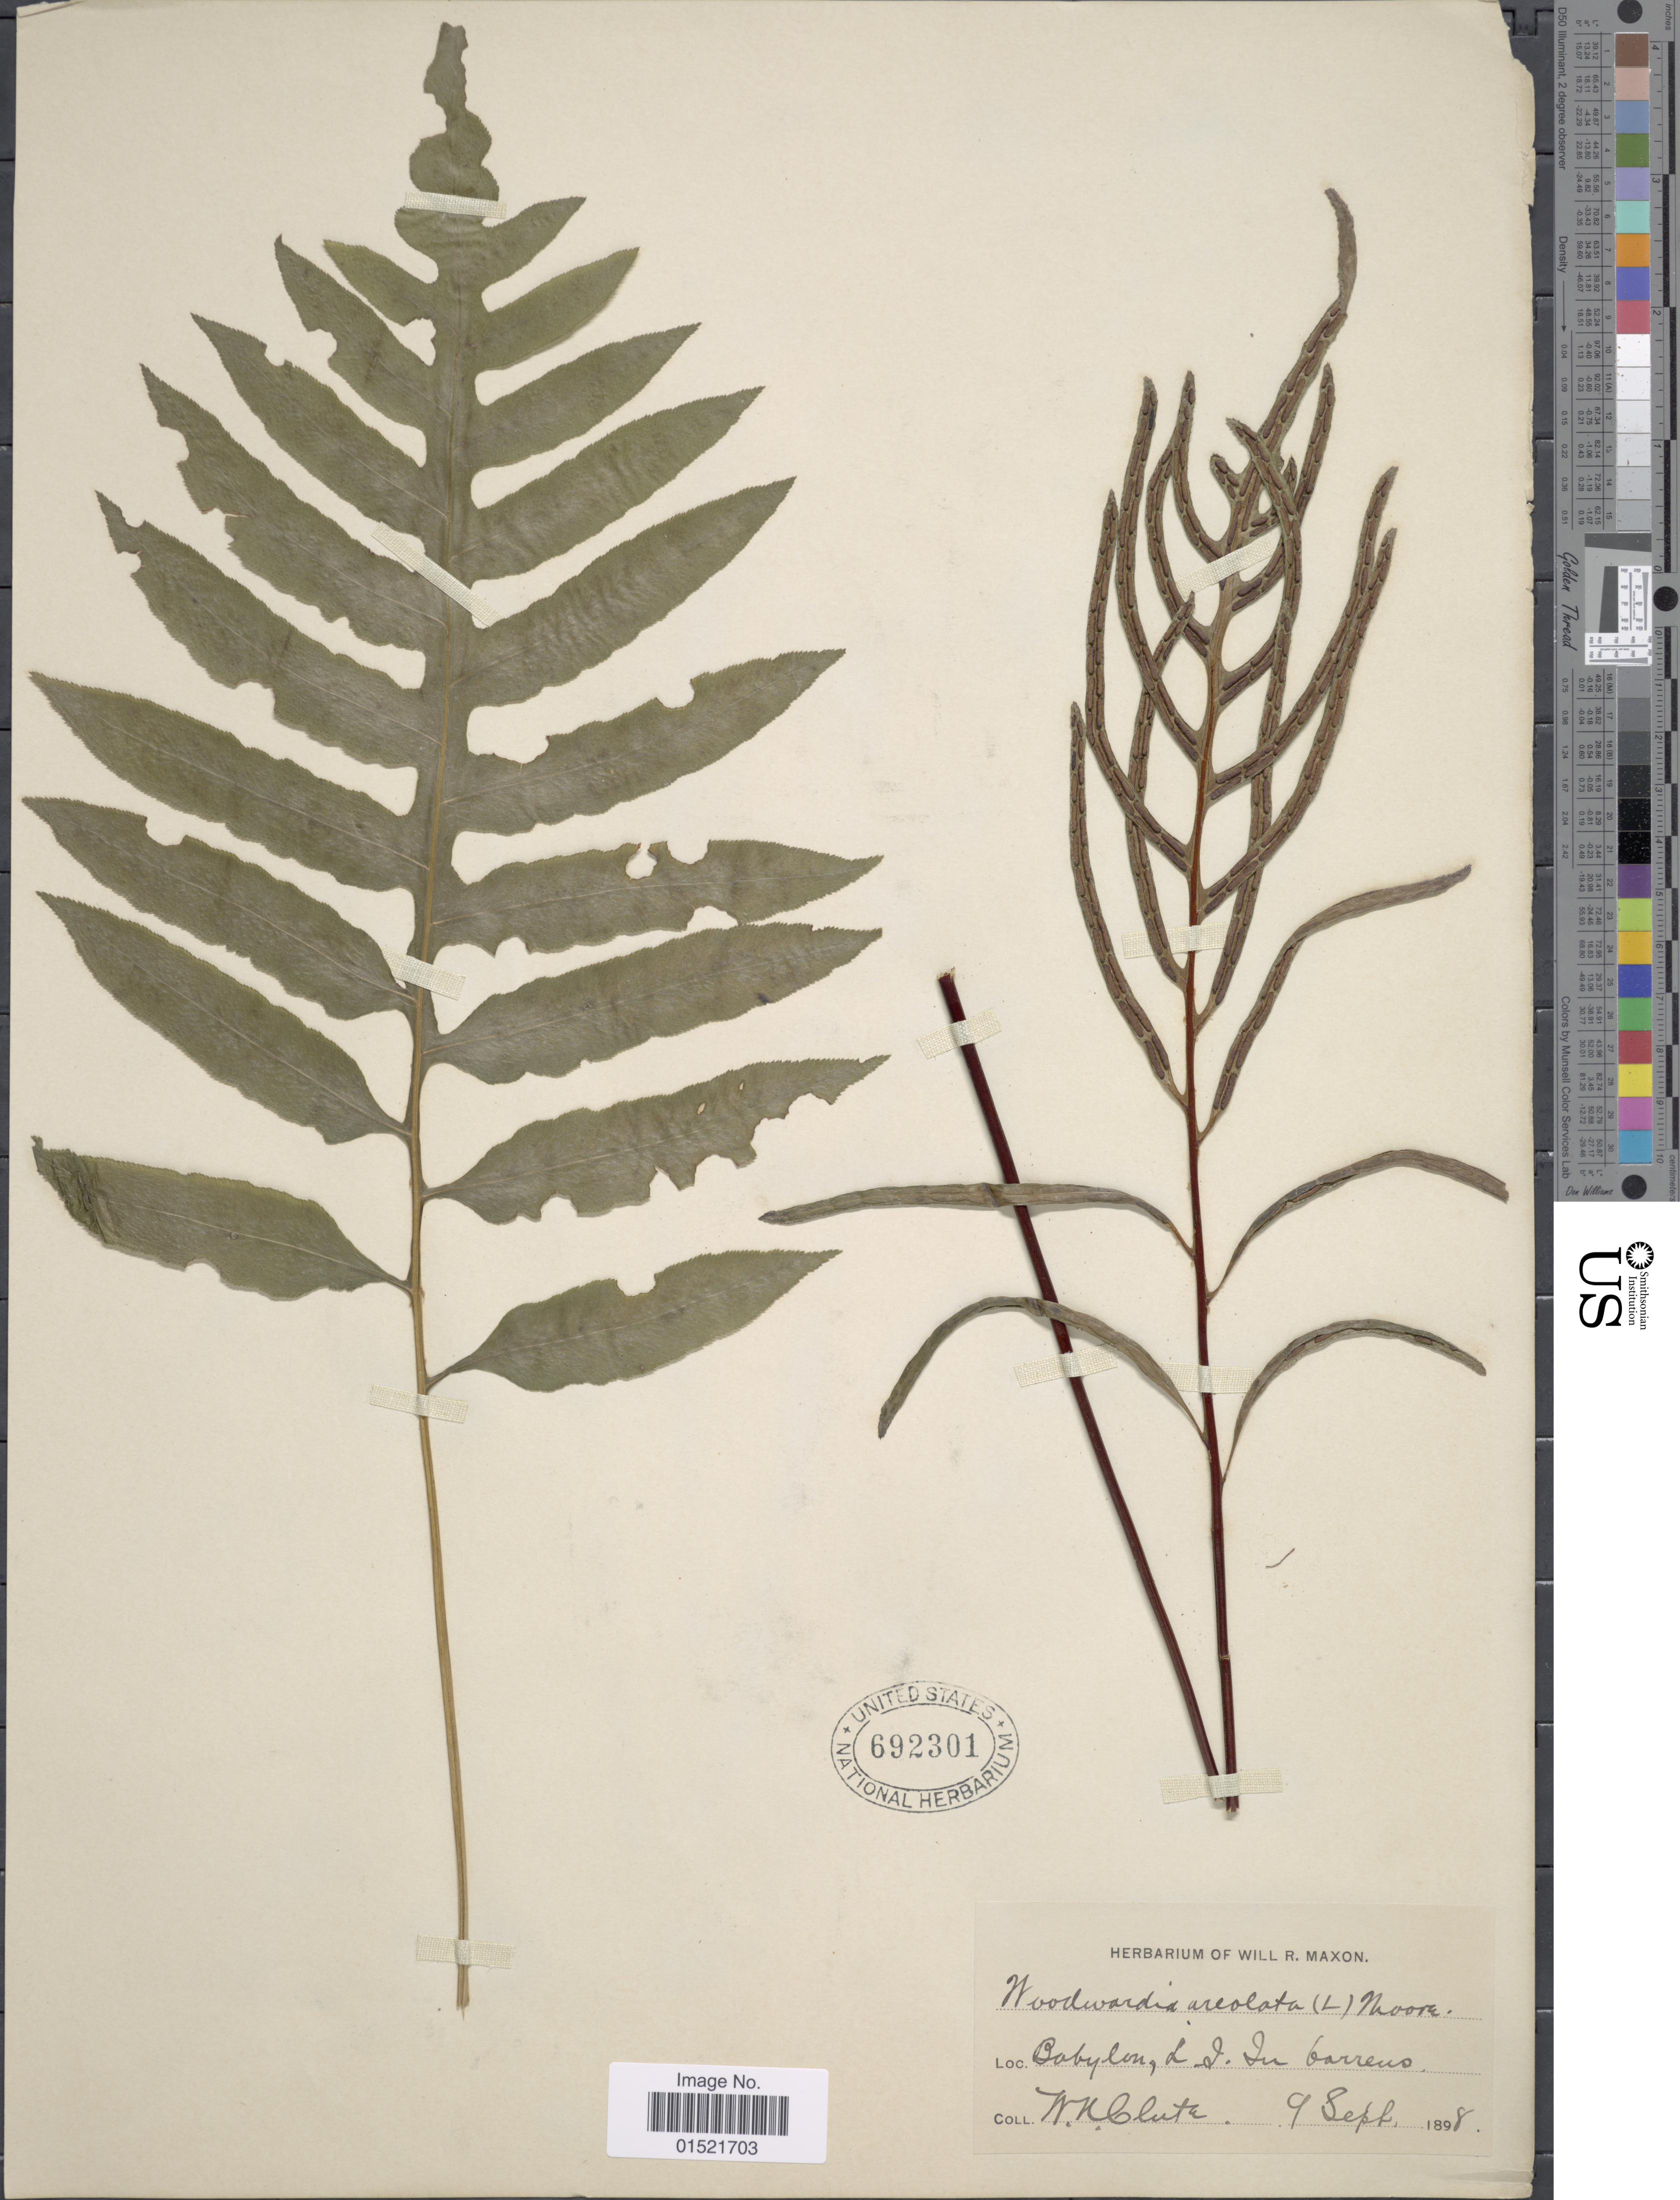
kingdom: Plantae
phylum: Tracheophyta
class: Polypodiopsida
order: Polypodiales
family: Blechnaceae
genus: Woodwardia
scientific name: Woodwardia areolata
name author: (L.) T. Moore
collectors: W. N. Clute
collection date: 1898-09-09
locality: Babylon, L. I. In Carrenco [interpreted]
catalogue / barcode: US 692301